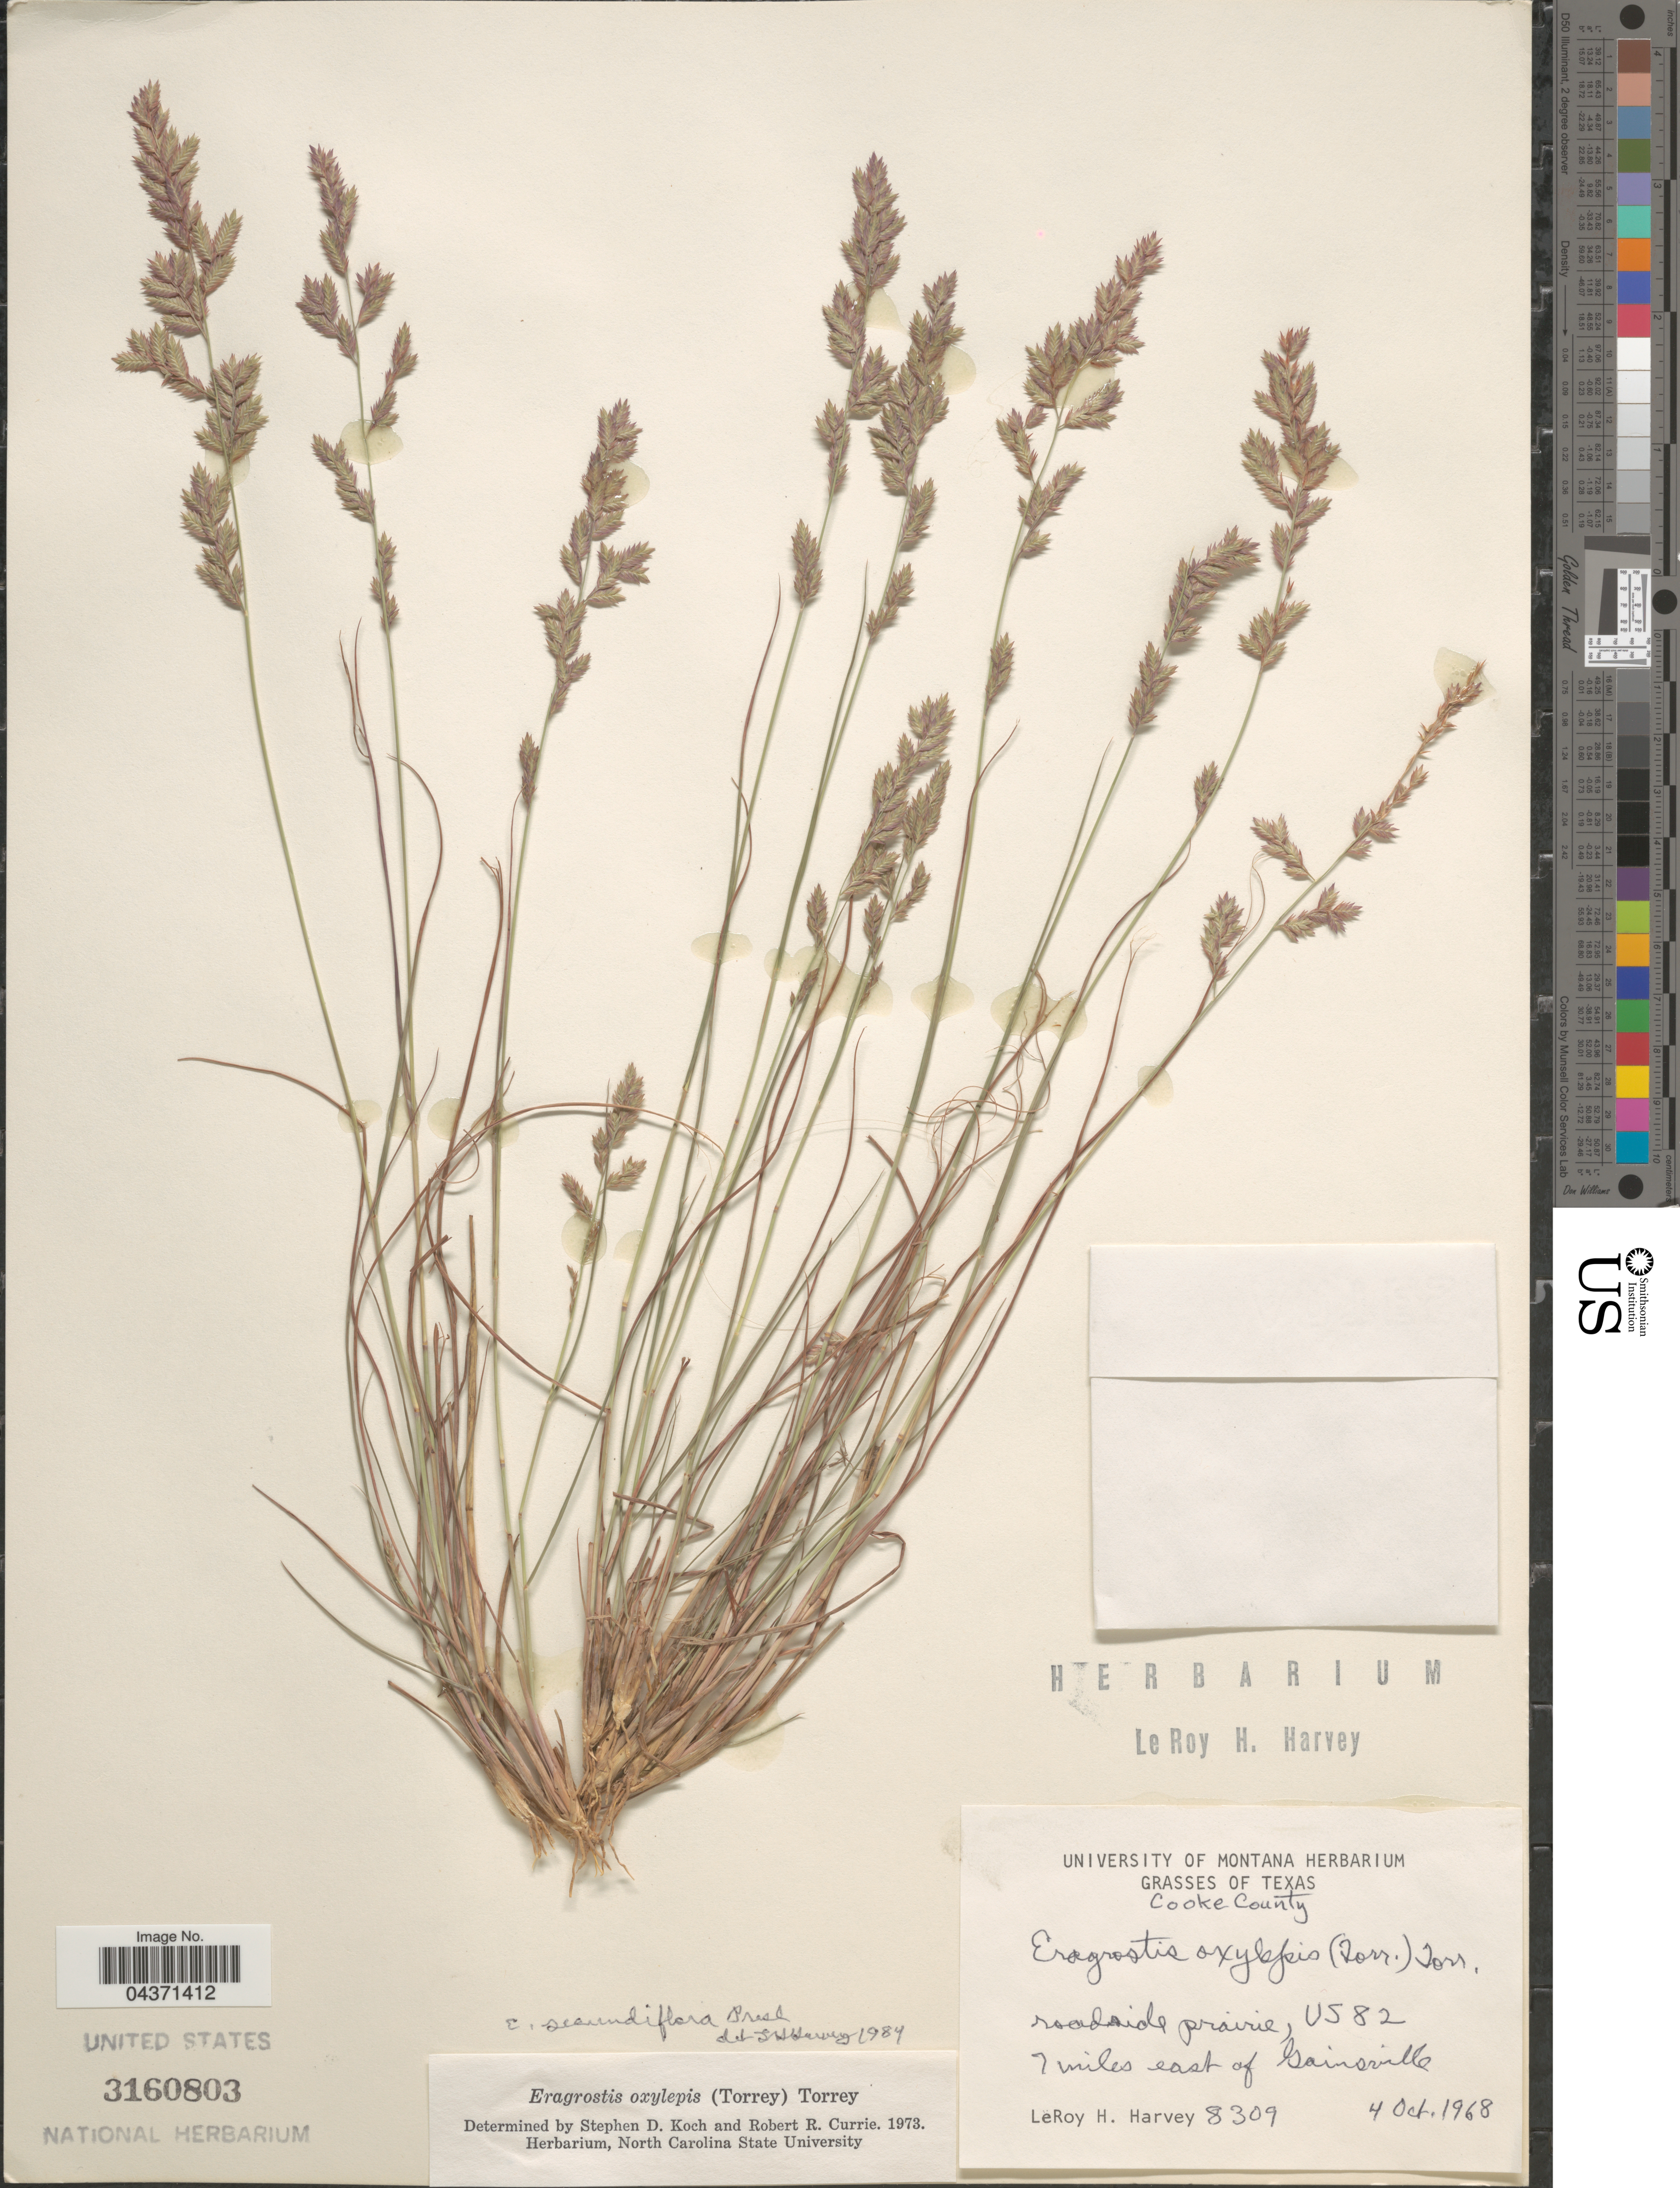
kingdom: Plantae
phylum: Tracheophyta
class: Liliopsida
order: Poales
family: Poaceae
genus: Eragrostis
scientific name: Eragrostis secundiflora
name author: J. Presl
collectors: L. H. Harvey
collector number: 8309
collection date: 1968-10-04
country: United States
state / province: Texas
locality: Cooke County. Roadside prairie, US 82. 7 miles east of Gainsville.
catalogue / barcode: US 3160803